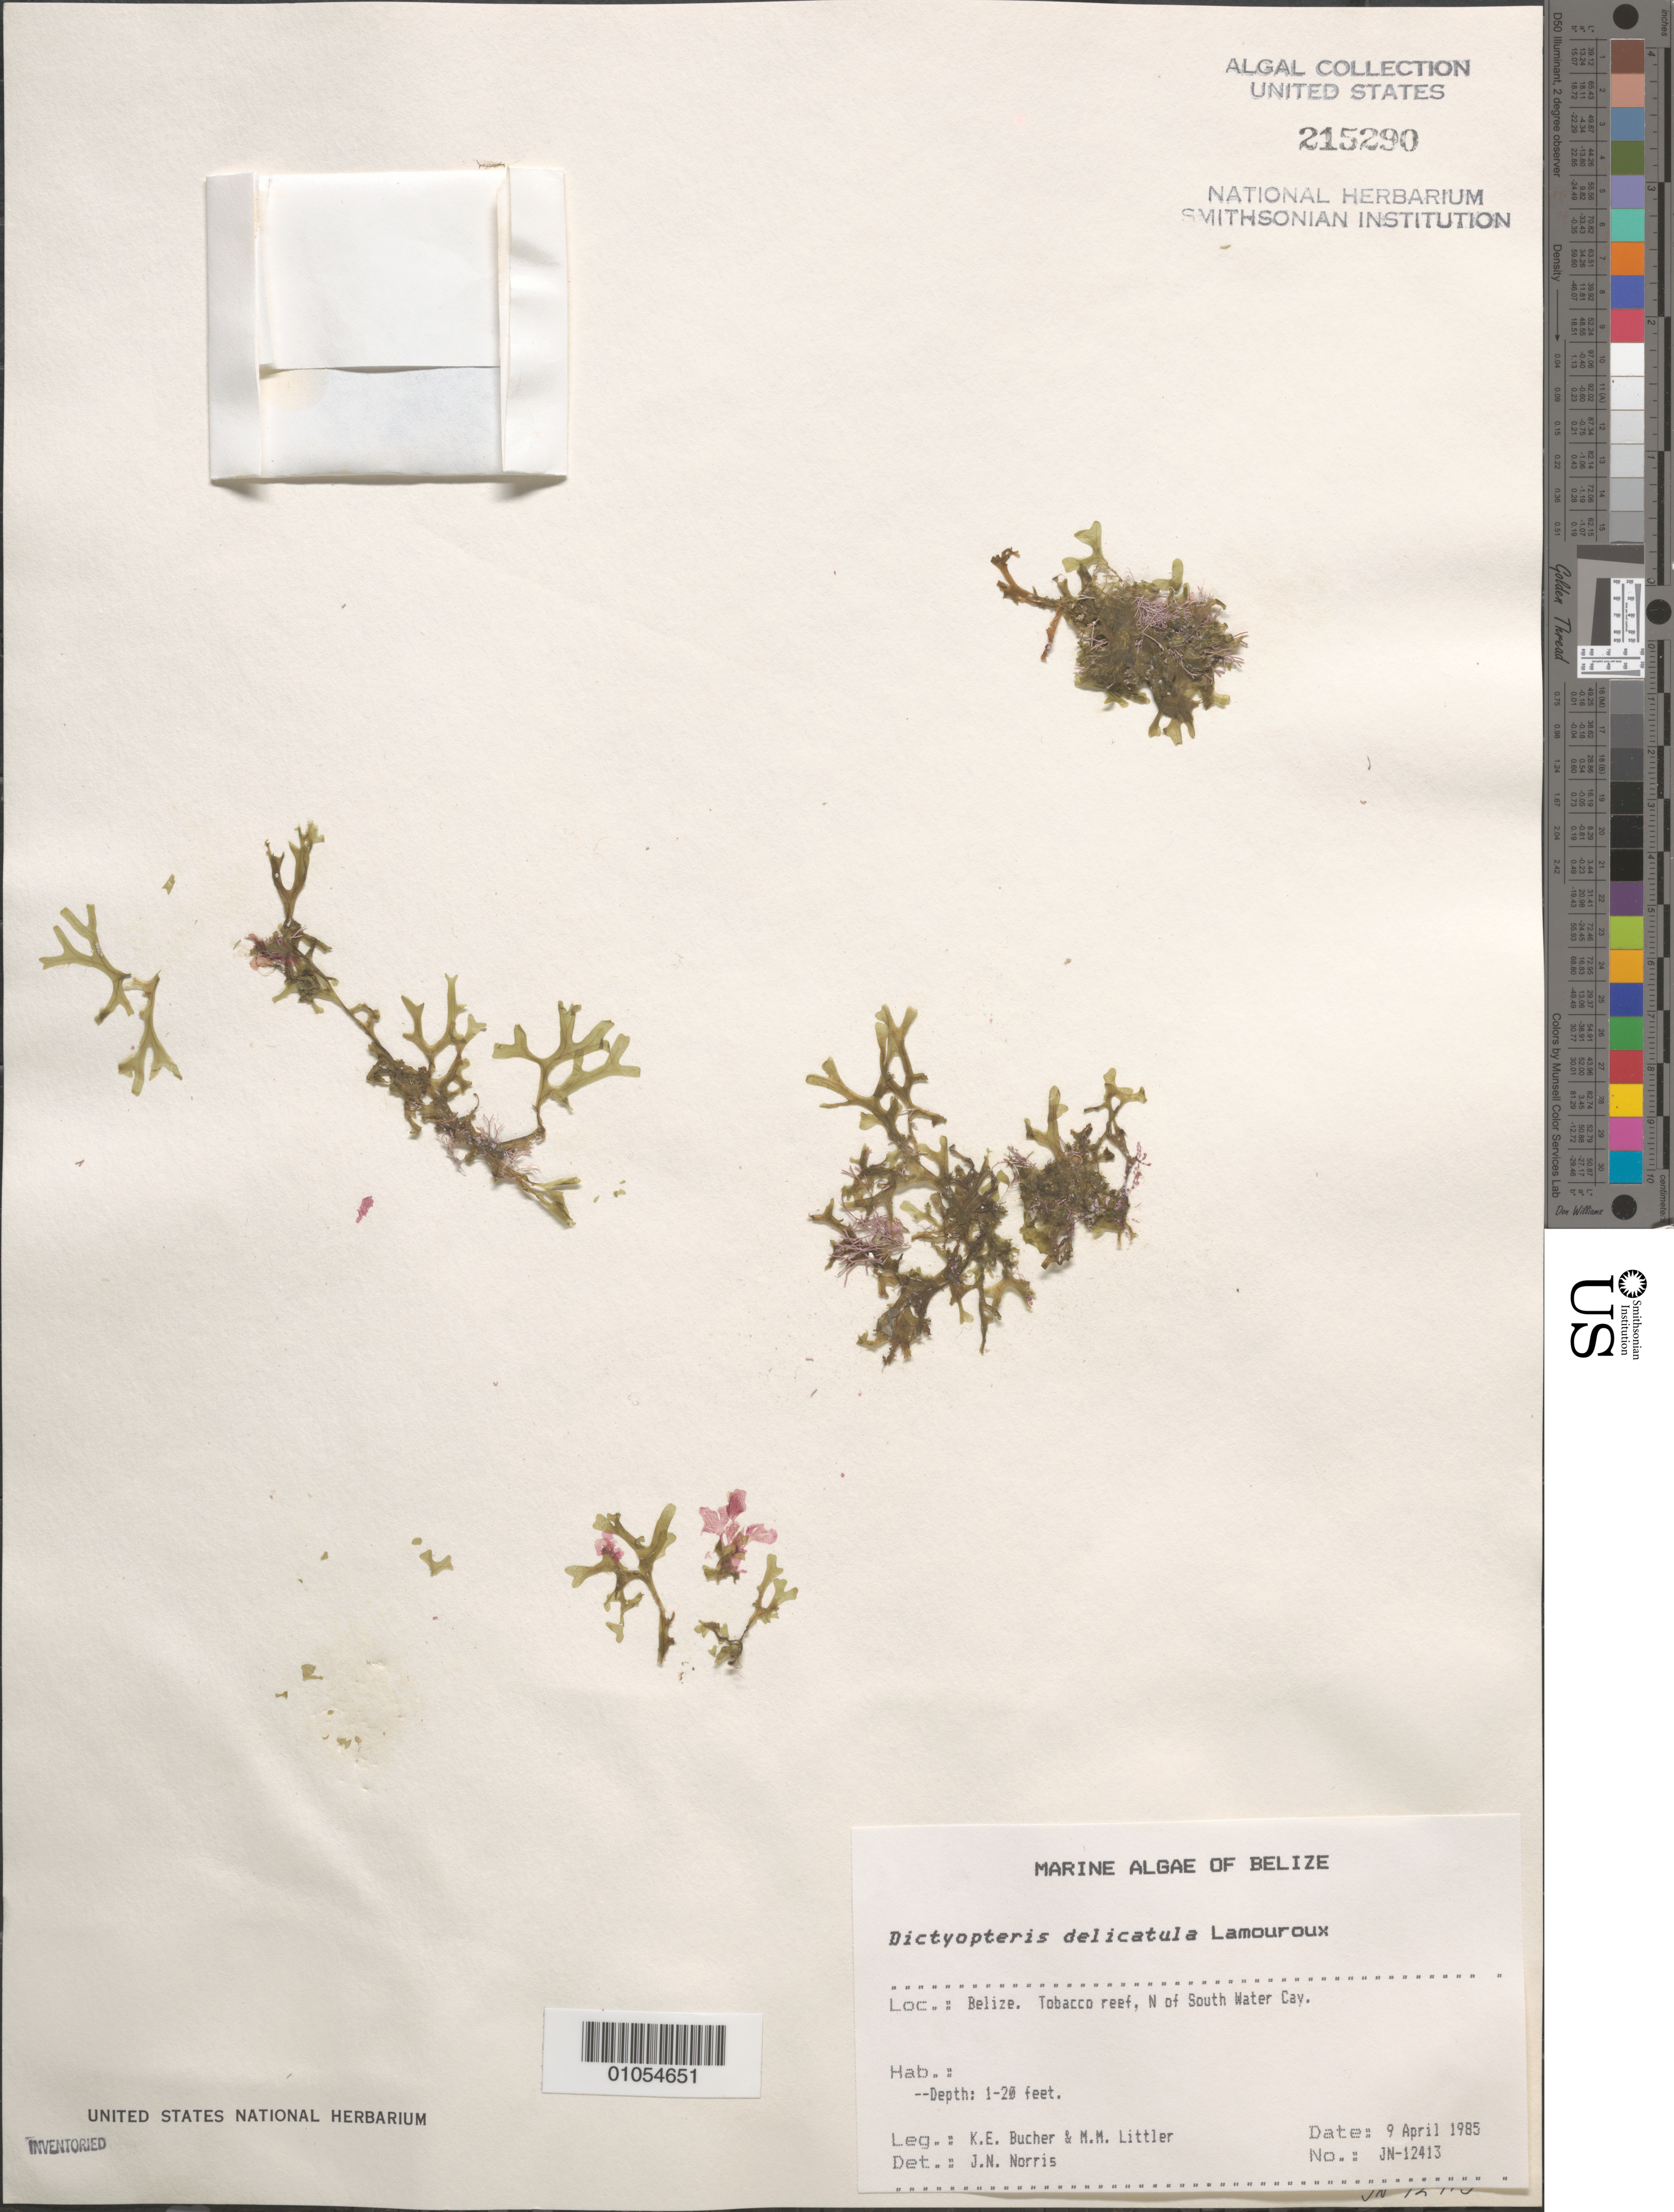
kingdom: Chromista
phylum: Ochrophyta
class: Phaeophyceae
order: Dictyotales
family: Dictyotaceae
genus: Dictyopteris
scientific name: Dictyopteris delicatula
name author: J.V.Lamouroux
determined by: Norris, James N.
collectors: K. E. Bucher & M. M. Littler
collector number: JN-12413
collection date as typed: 09 Apr 1985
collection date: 1985-04-09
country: Belize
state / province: Stann Creek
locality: Tobacco Reef, north of South Water Cay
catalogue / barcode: US 215290